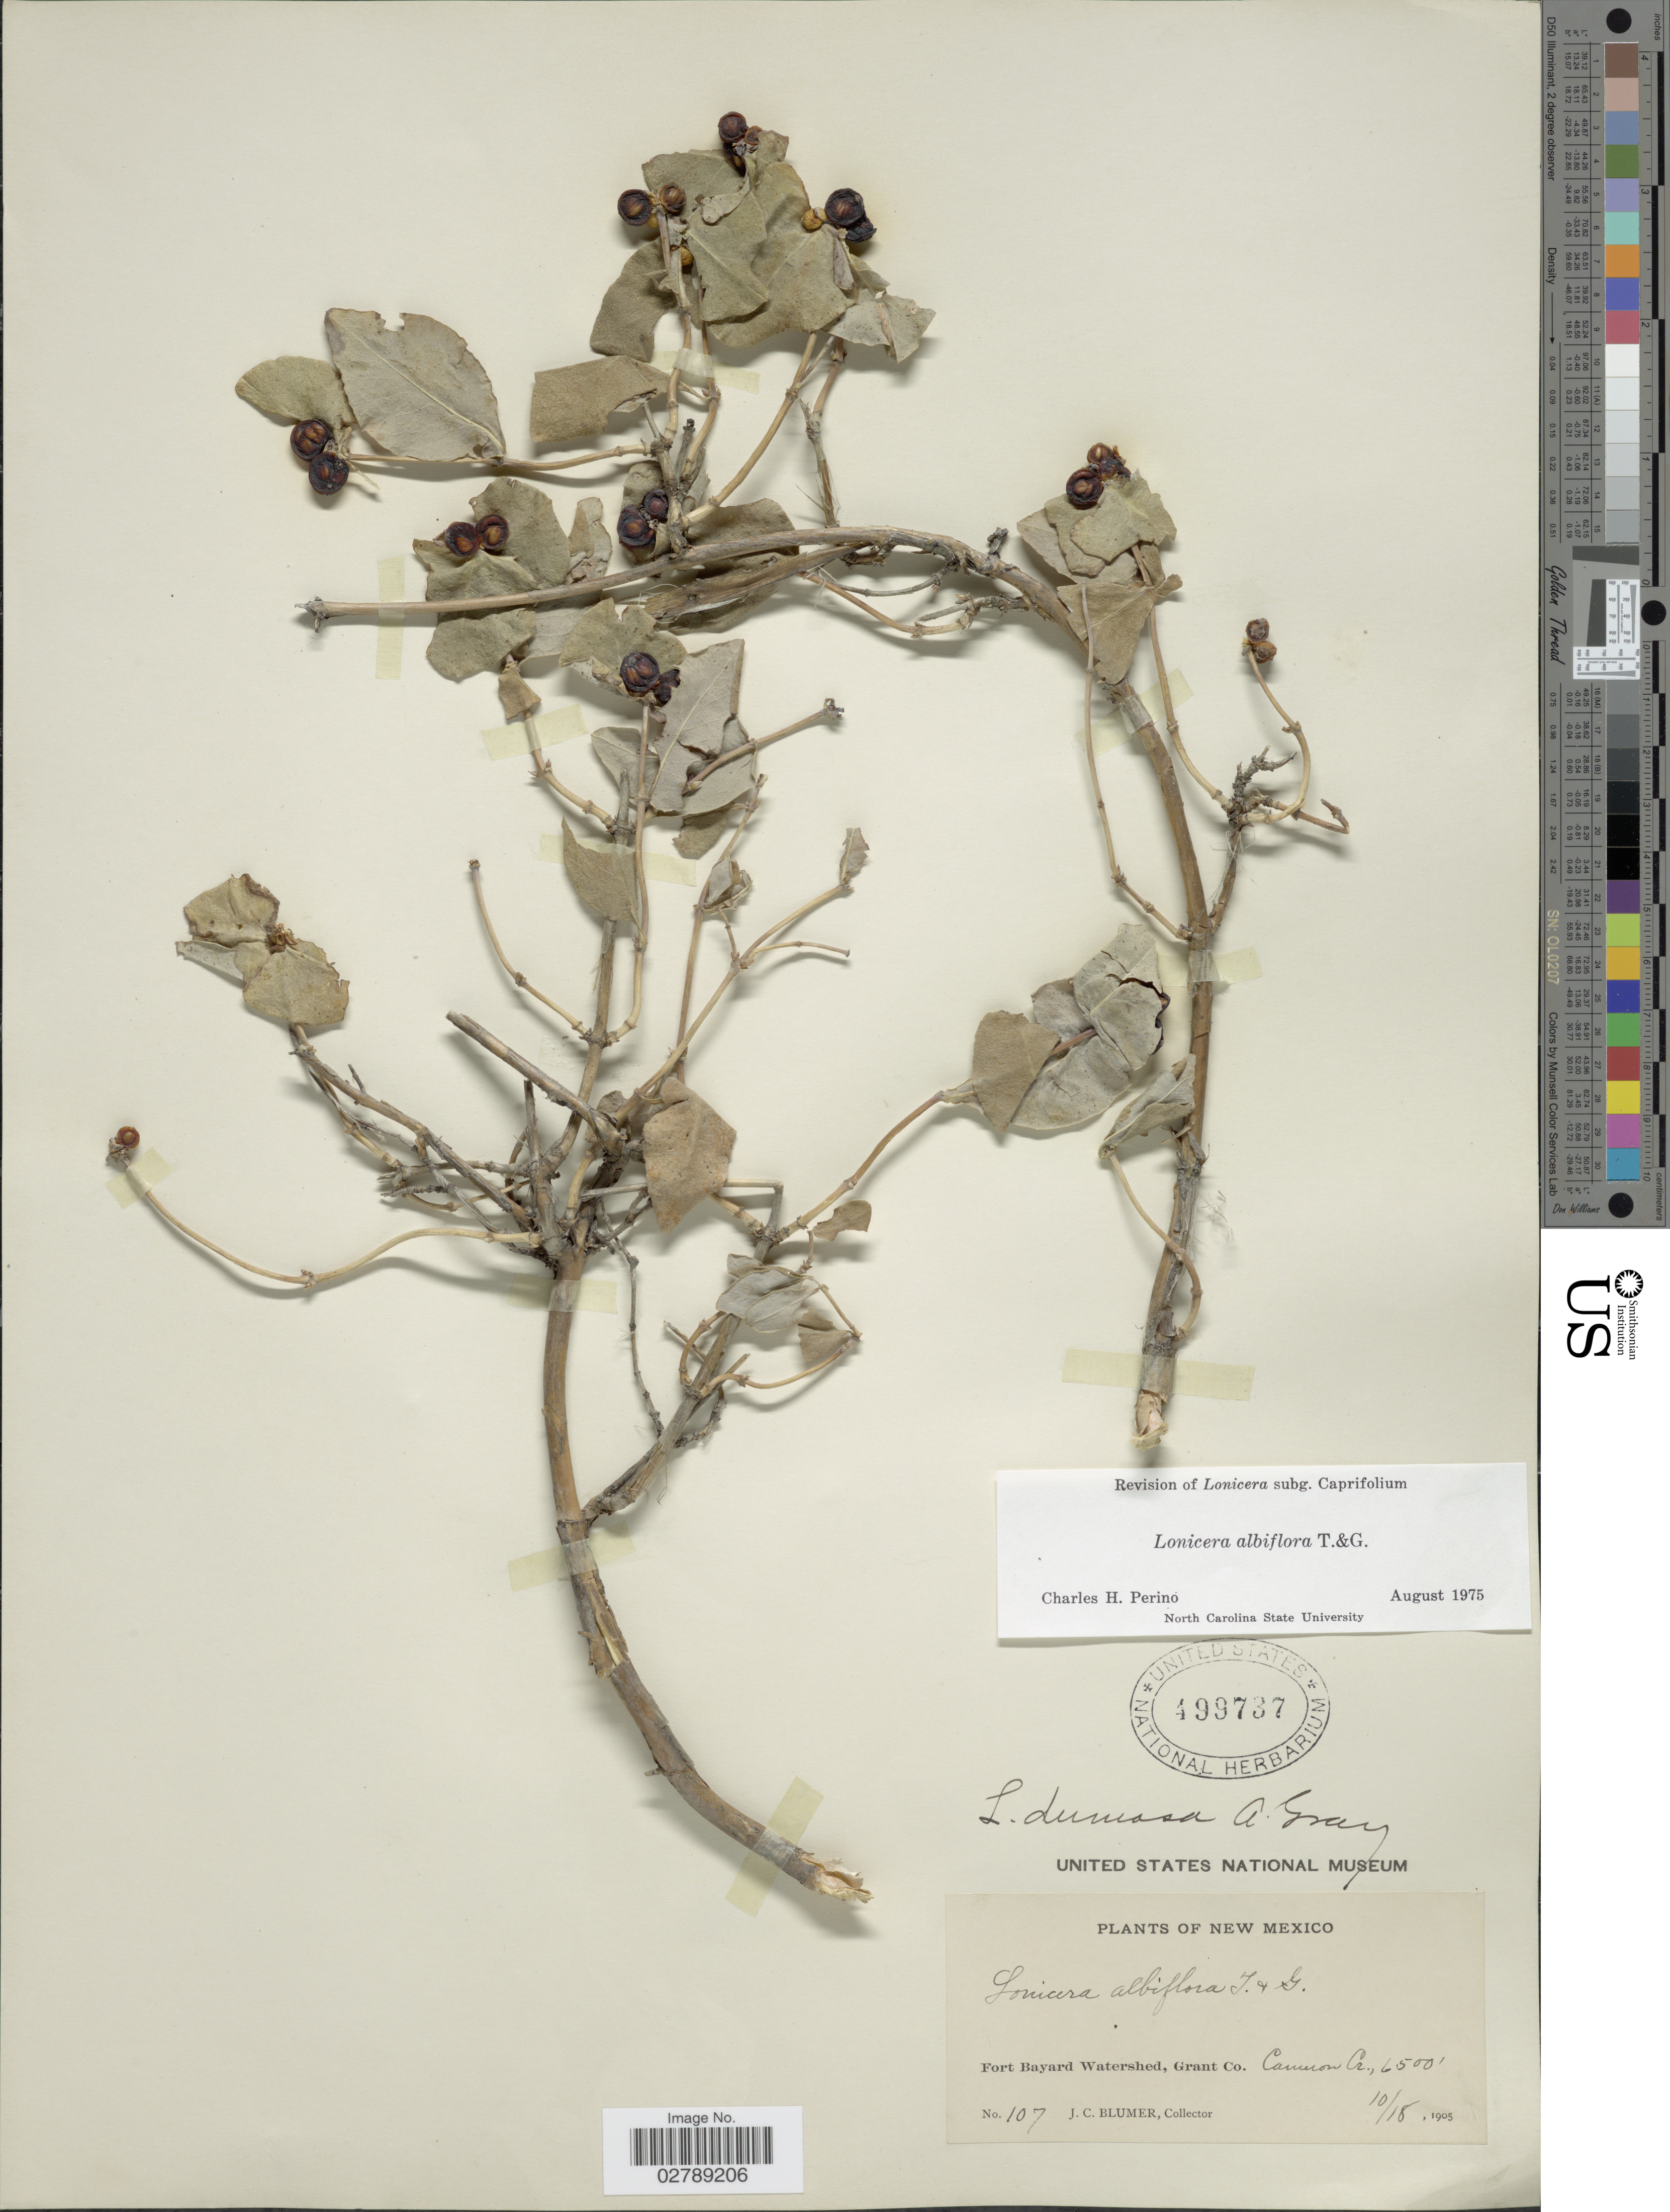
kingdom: Plantae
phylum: Tracheophyta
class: Magnoliopsida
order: Dipsacales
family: Caprifoliaceae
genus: Lonicera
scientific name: Lonicera dumosa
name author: A. Gray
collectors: J. C. Blumer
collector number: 107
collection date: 1905-10-18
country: United States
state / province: New Mexico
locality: Fort Bayard Watershed, Grant Co. Cameron Co.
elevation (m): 1981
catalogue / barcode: US 499737